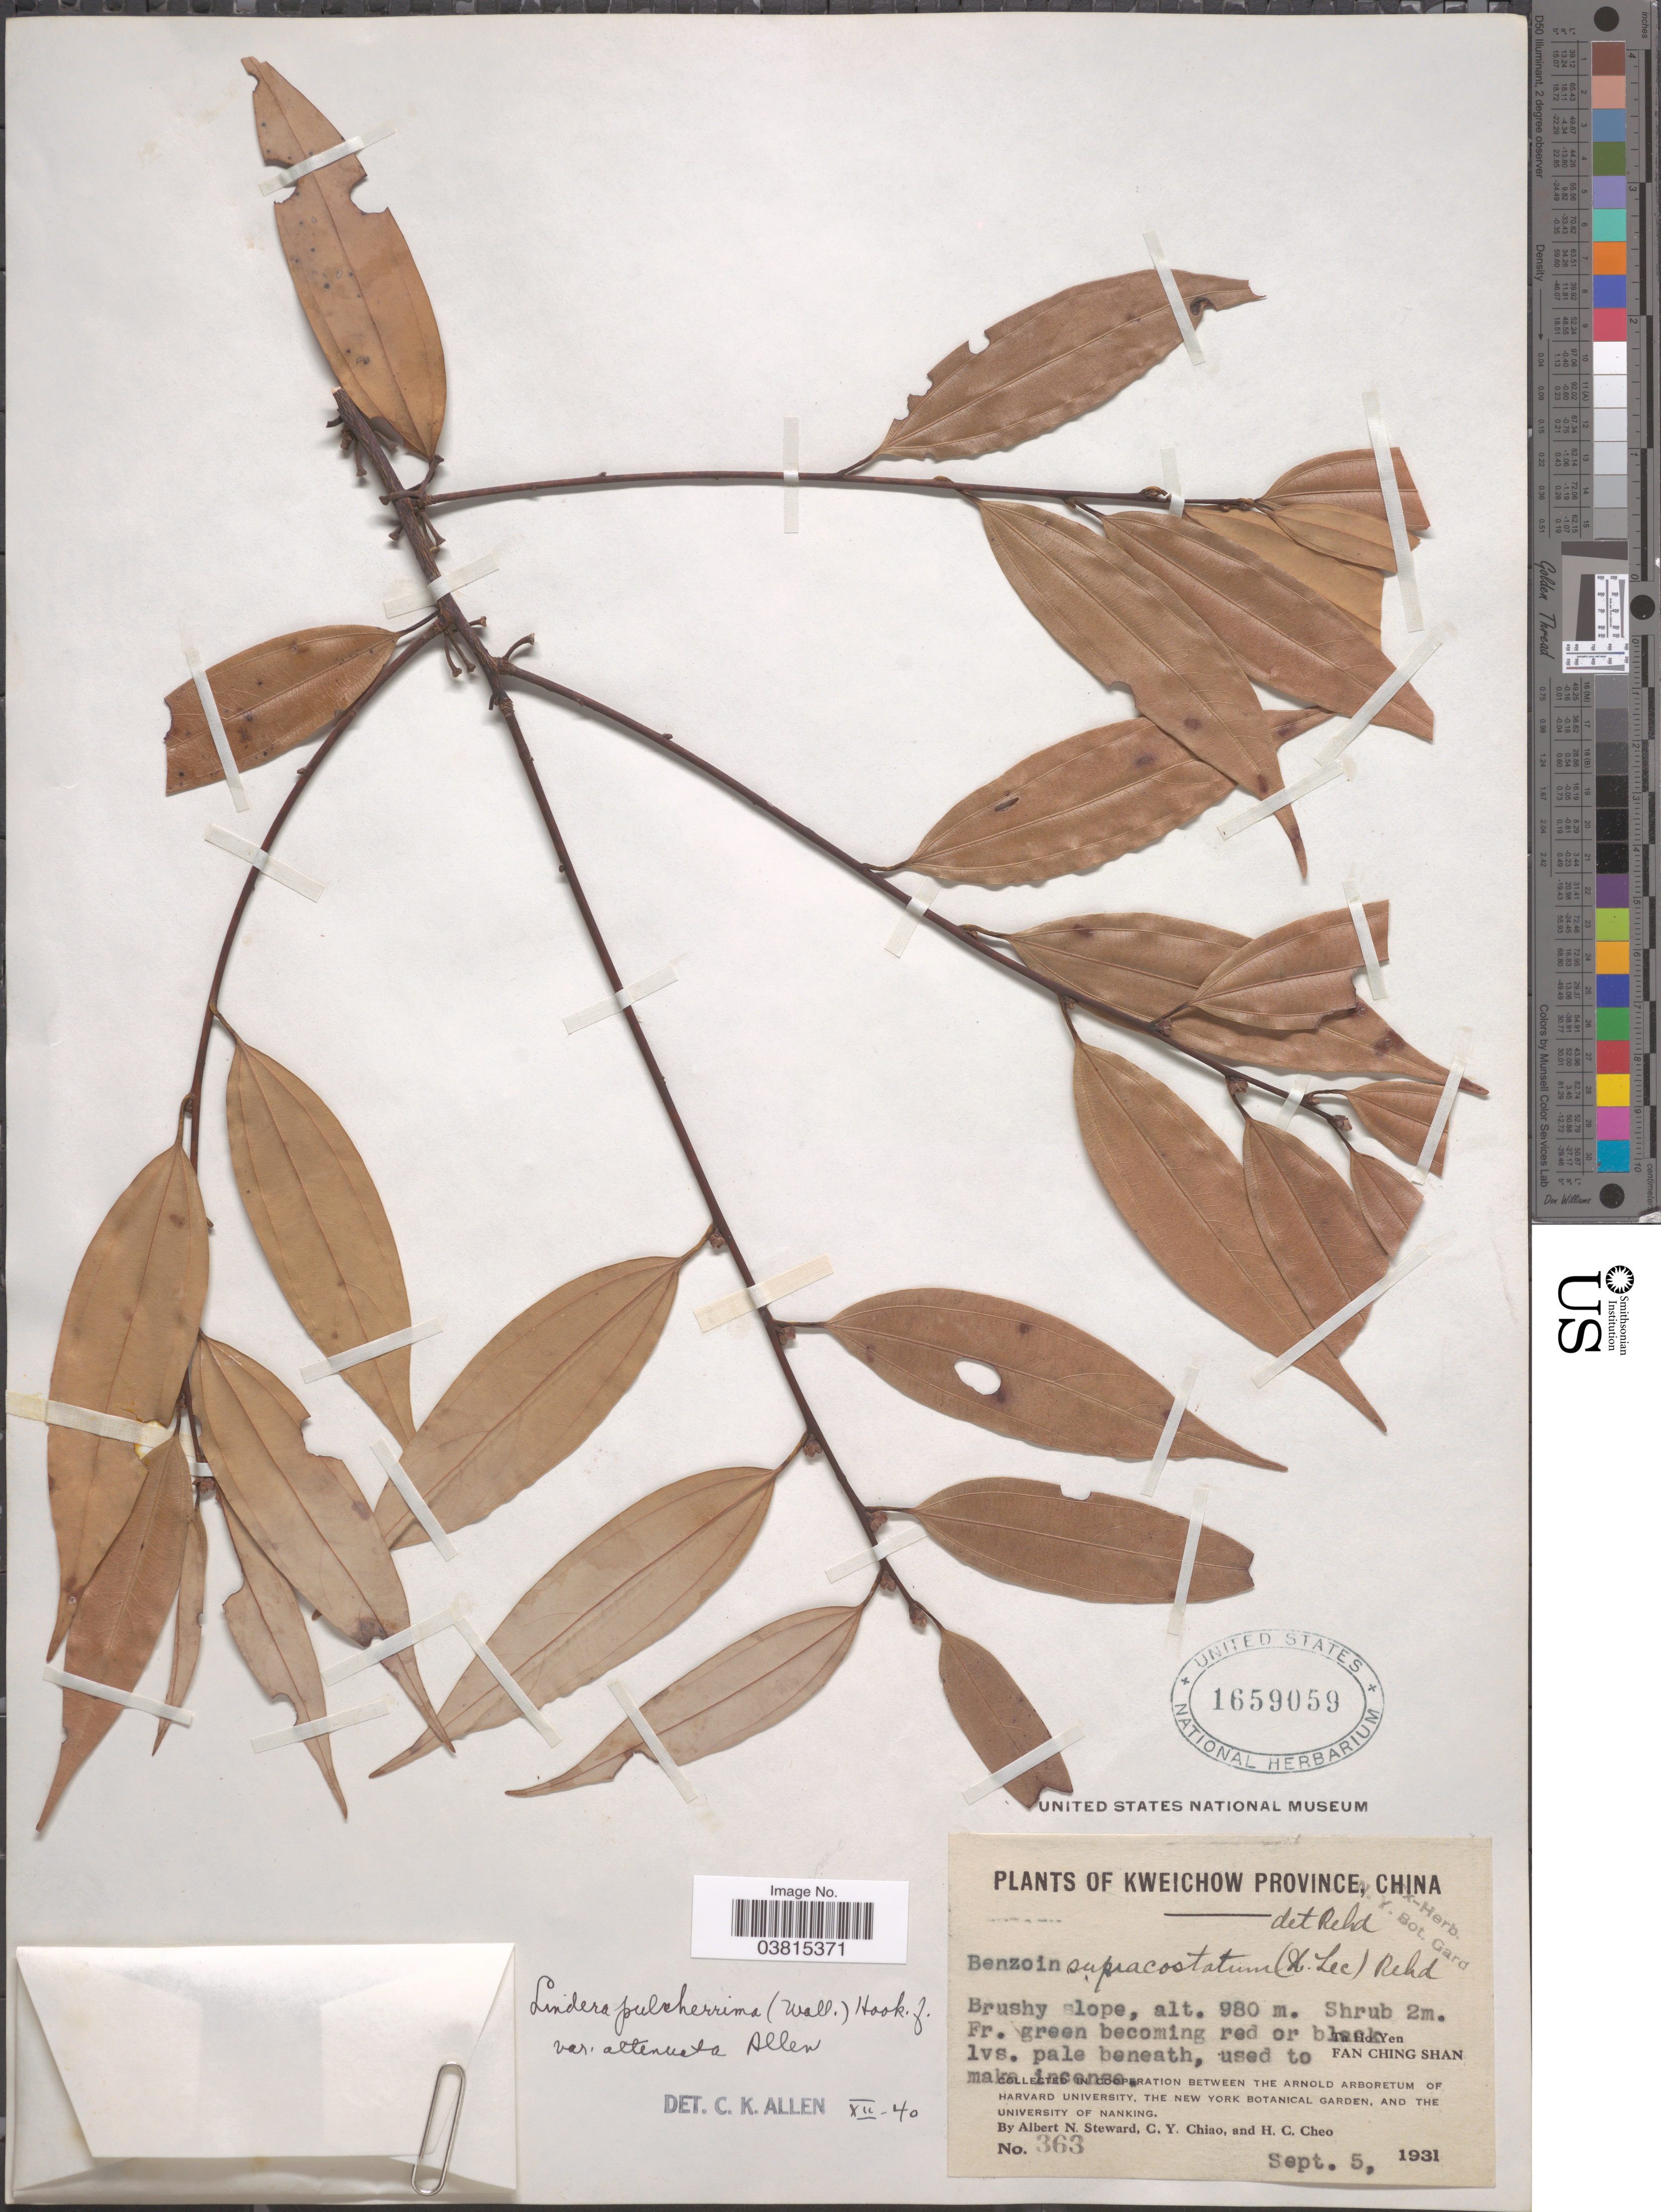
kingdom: Plantae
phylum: Tracheophyta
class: Magnoliopsida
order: Laurales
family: Lauraceae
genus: Lindera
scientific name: Lindera pulcherrima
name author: (Nees) Hook. f.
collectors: A. N. Steward, C. Y. Chiao & H. Cheo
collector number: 363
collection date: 1931-09-05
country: China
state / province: Guizhou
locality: Kweichow Province. Brushy slope. Ta Ho Yen. Fan Ching Shan.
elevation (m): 980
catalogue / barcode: US 1659059